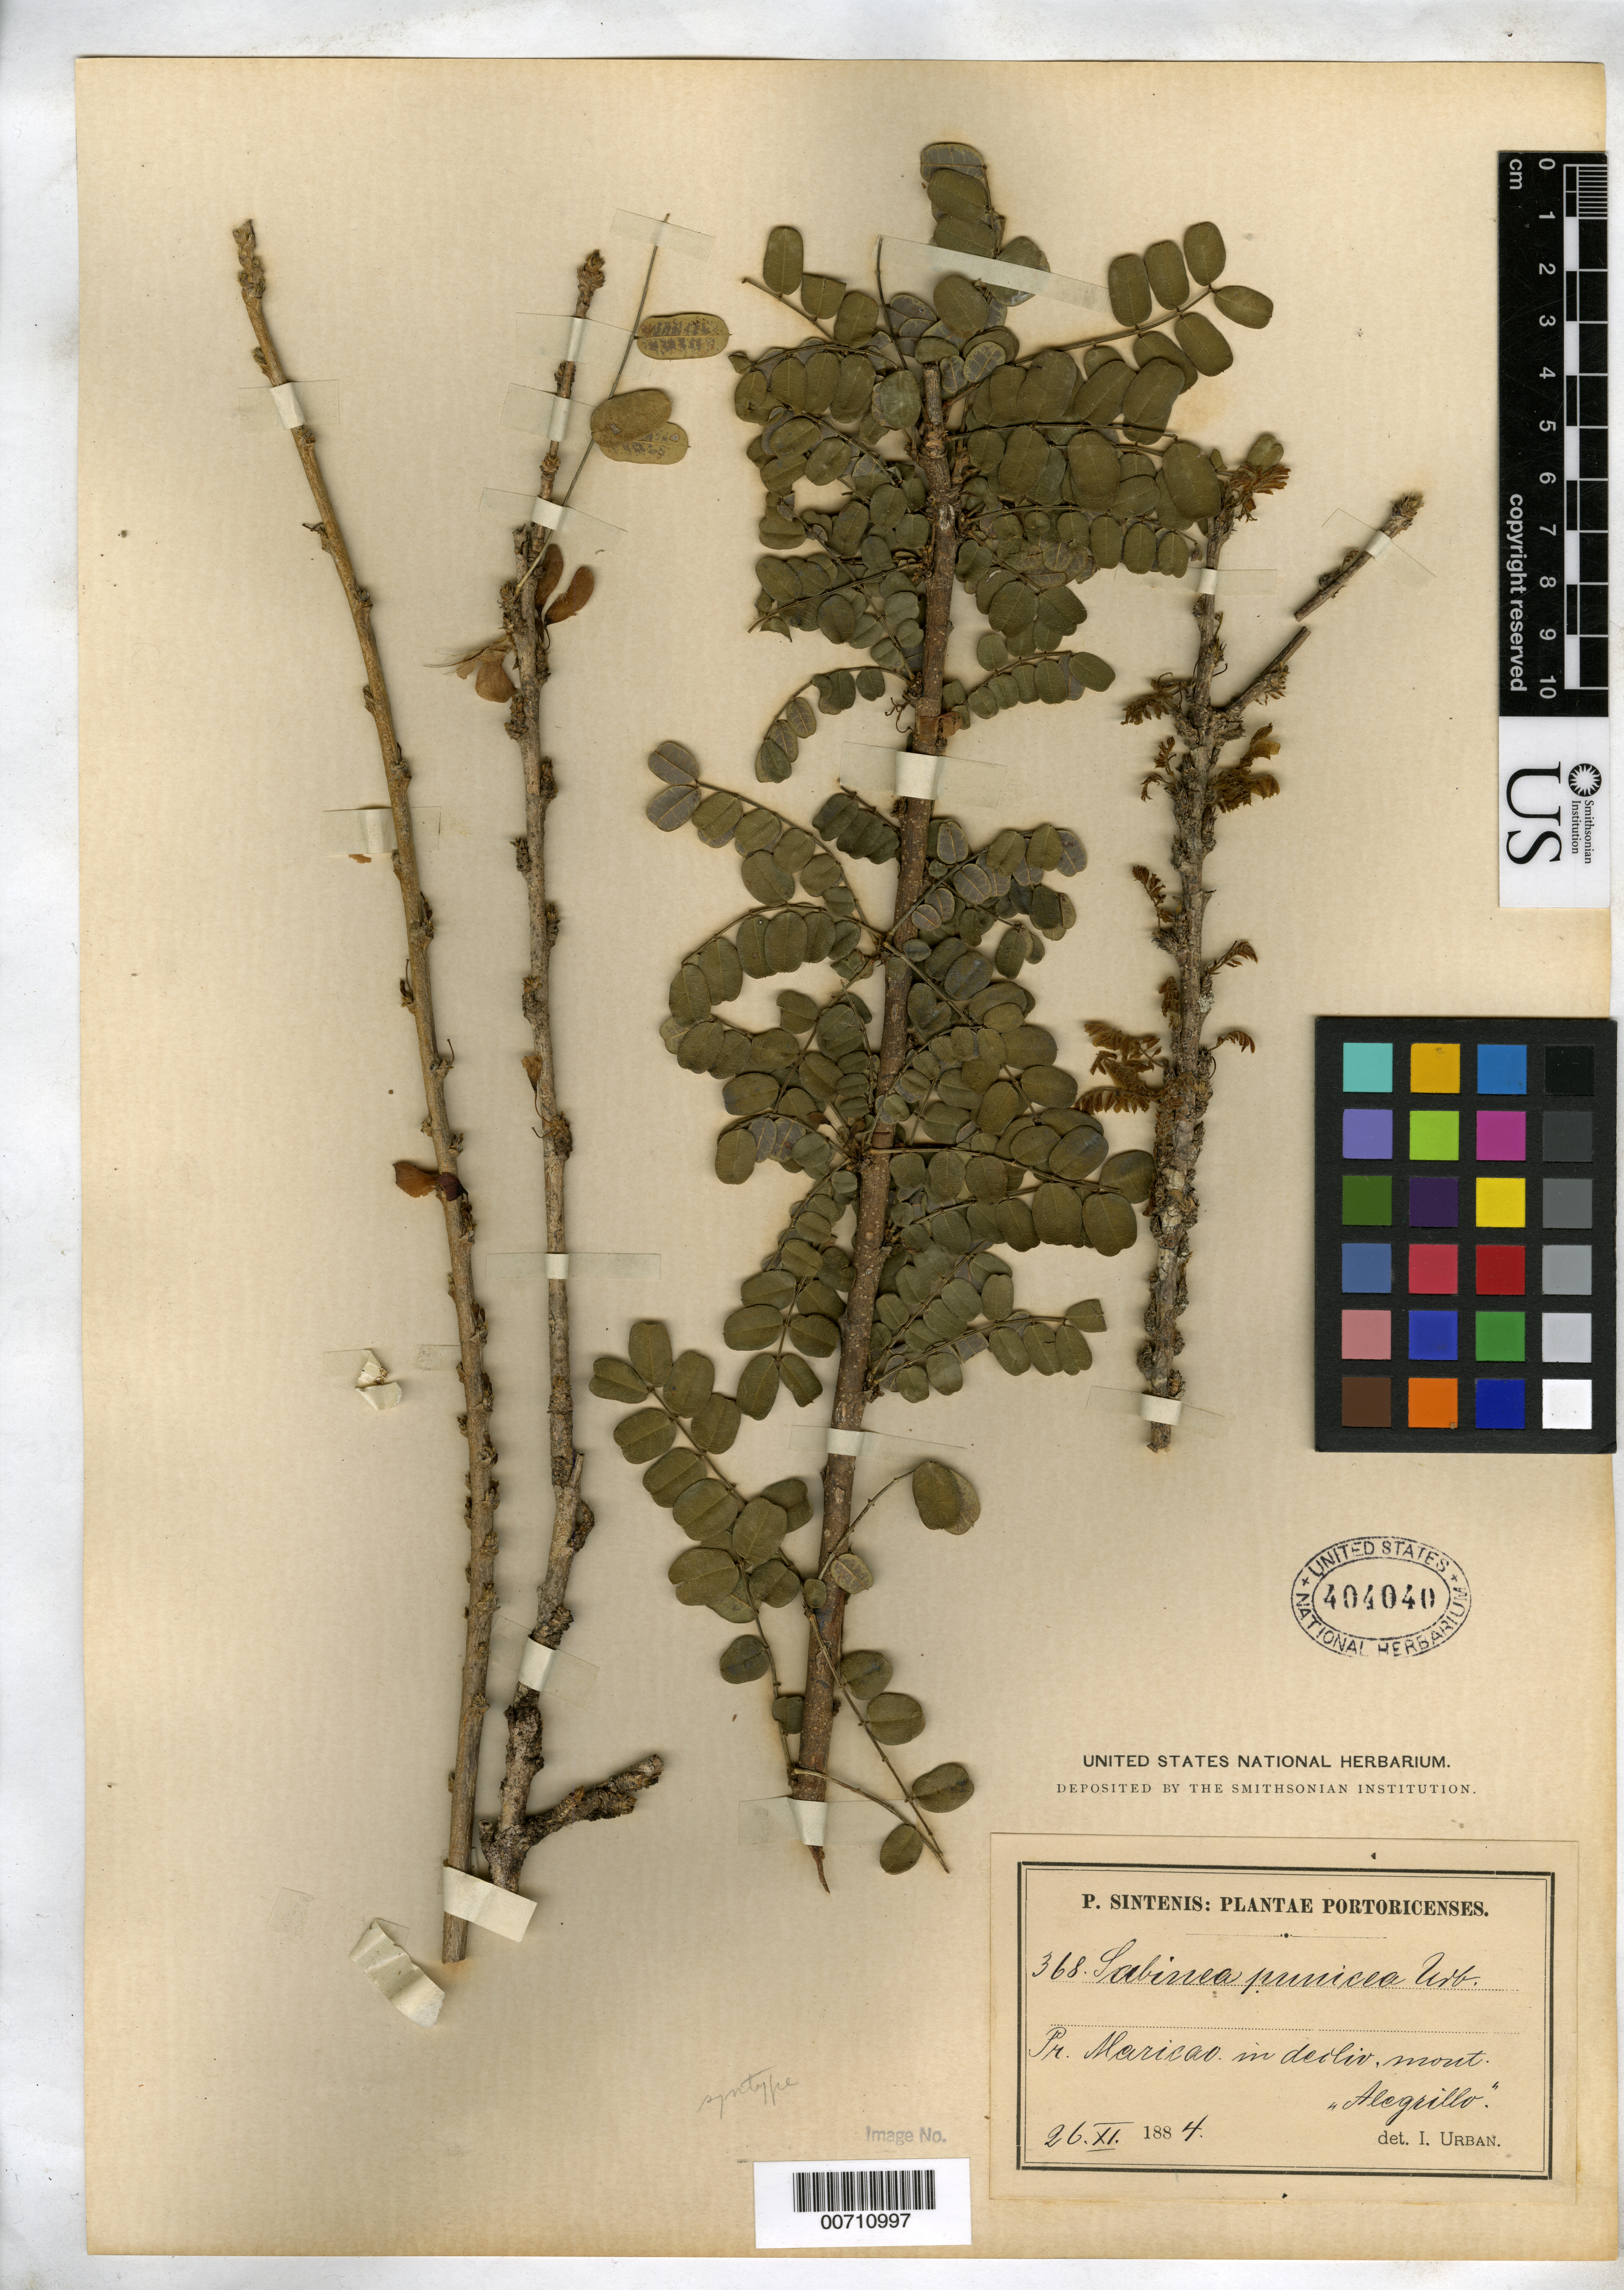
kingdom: Plantae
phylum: Tracheophyta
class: Magnoliopsida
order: Fabales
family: Fabaceae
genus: Sabinea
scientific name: Sabinea punicea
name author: Urb.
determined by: Urban, Ignatz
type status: Syntype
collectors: P. Sintenis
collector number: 368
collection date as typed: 26 Nov 1884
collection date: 1884-11-26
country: Puerto Rico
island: Greater Antilles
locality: Pr. Maricao in decliv, mont. "Alegrillo"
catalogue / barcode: US 404040